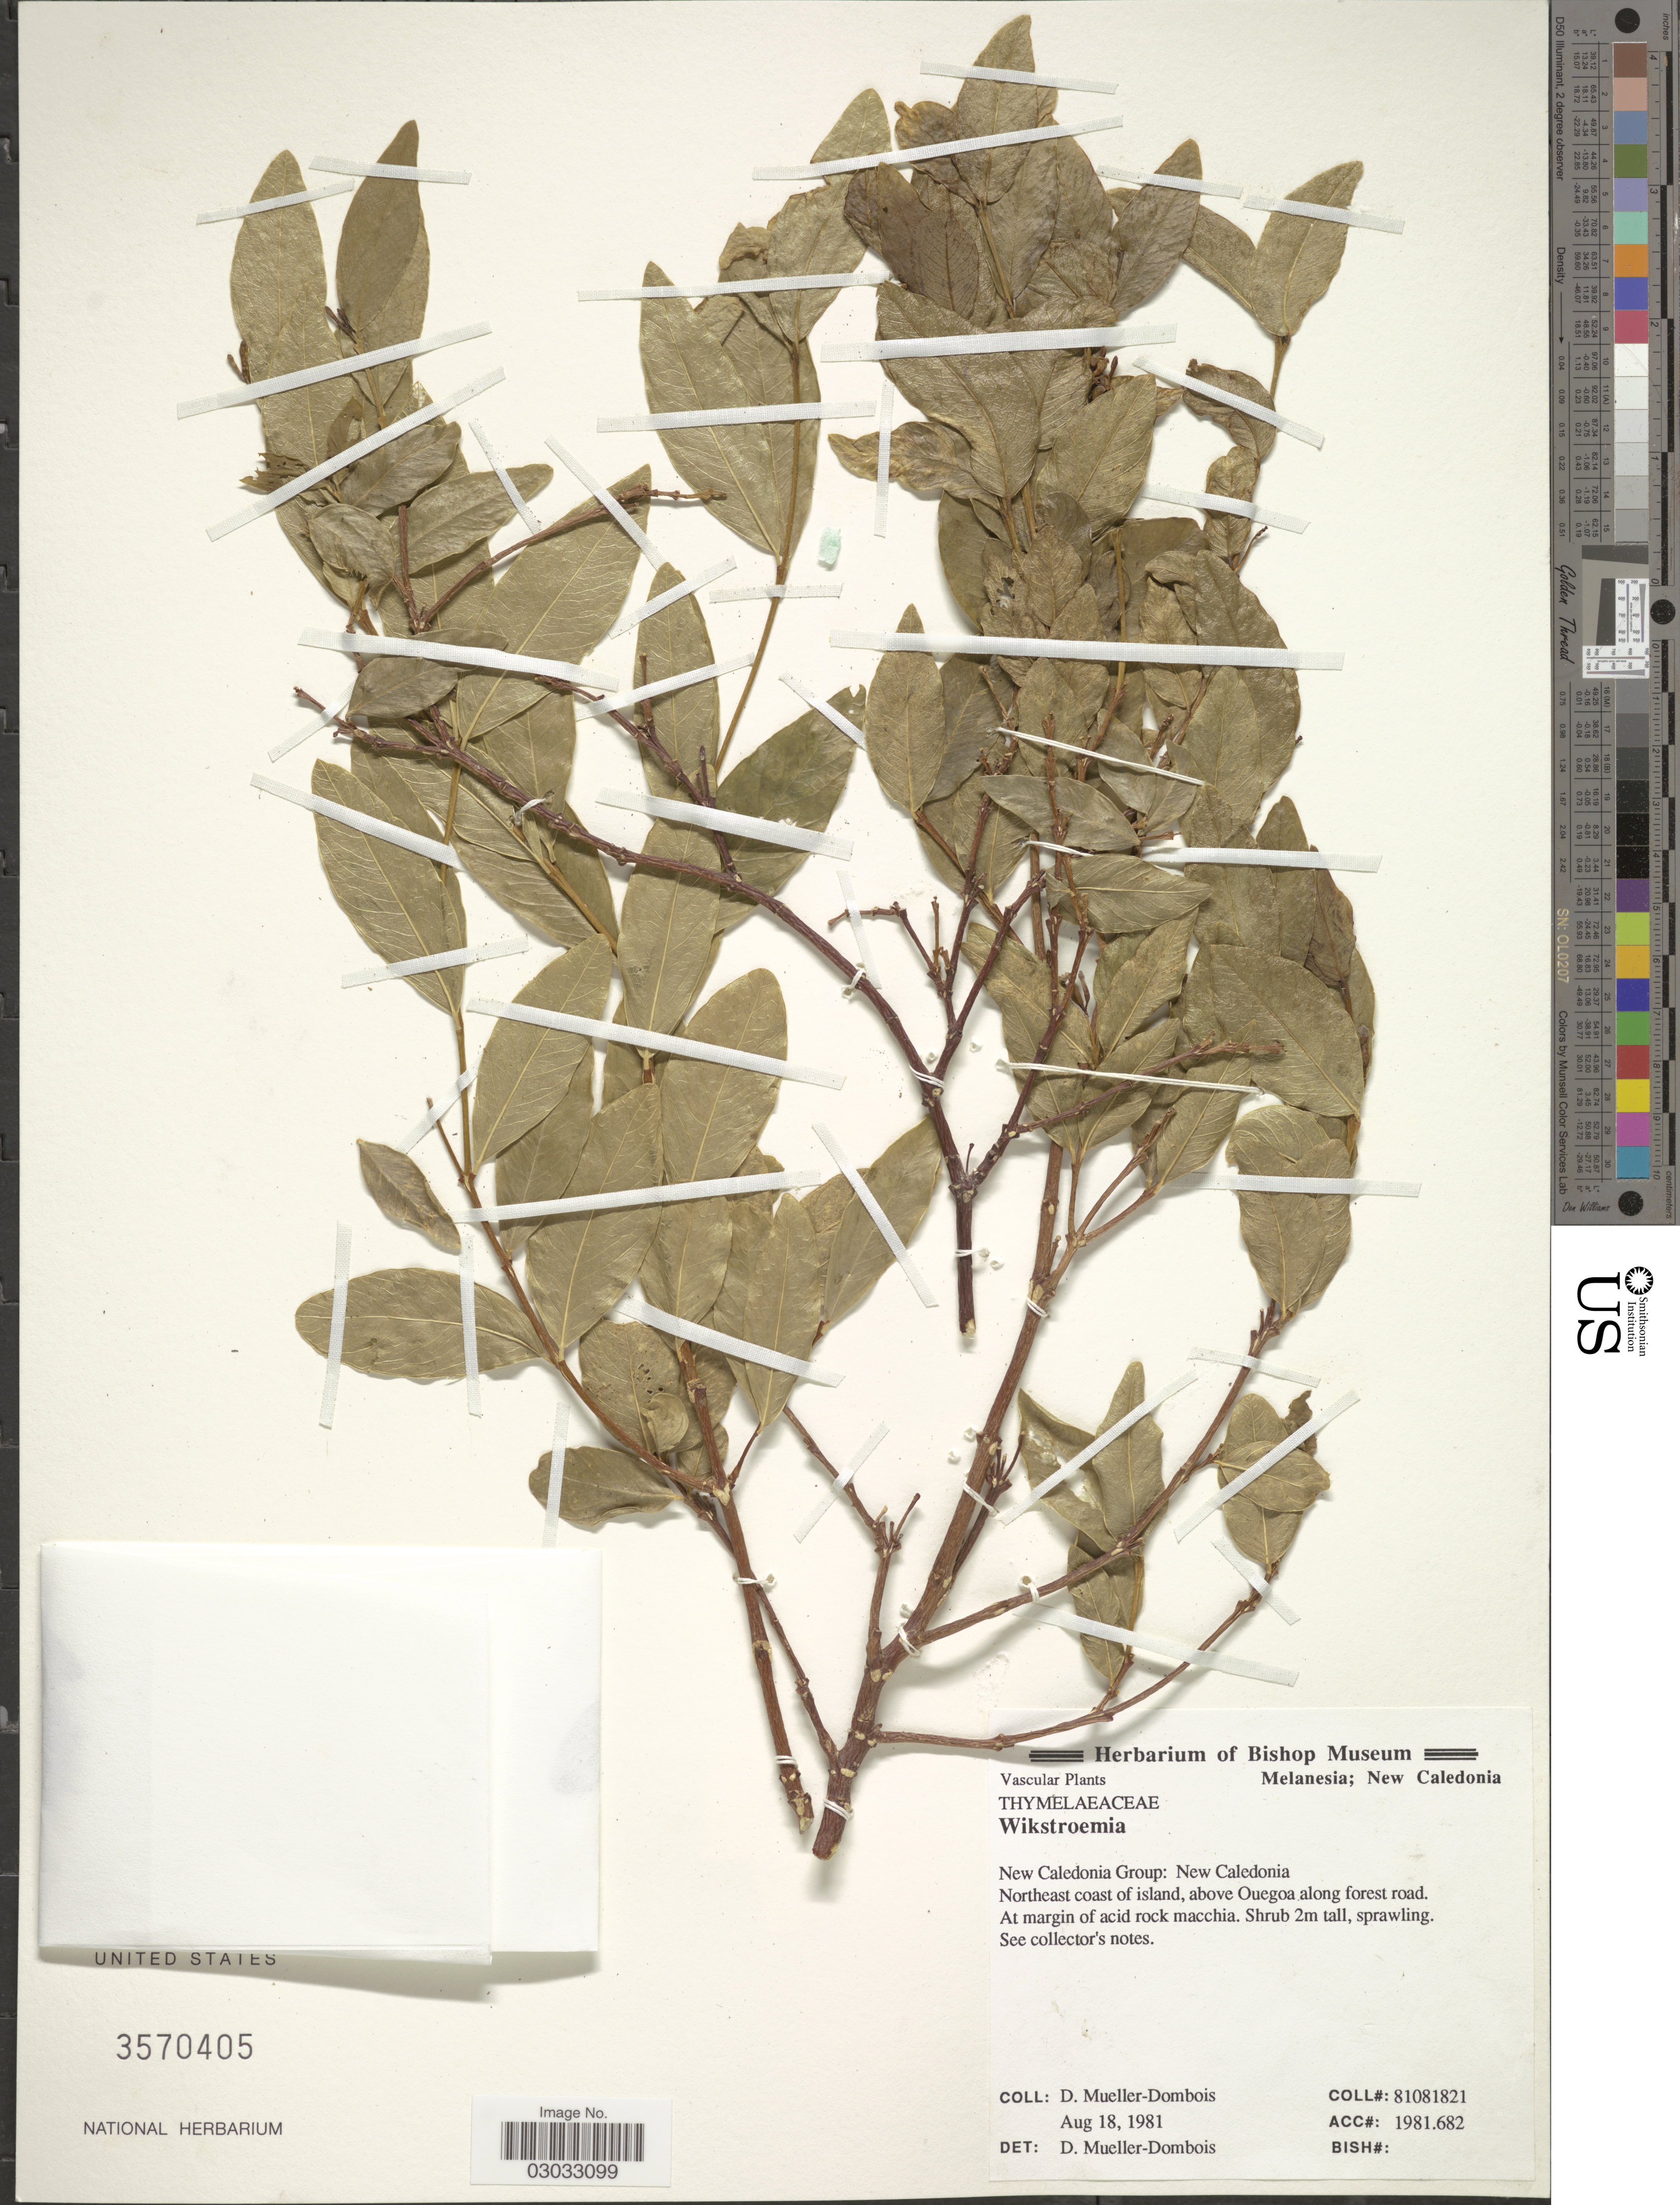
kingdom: Plantae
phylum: Tracheophyta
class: Magnoliopsida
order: Malvales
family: Thymelaeaceae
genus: Wikstroemia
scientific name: Wikstroemia sp.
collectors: D. Mueller-Dombois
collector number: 81081821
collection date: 1981-08-18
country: New Caledonia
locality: New Caledonia Group, Northeast coast of island, above Ouegoa along forest road.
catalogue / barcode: US 3570405